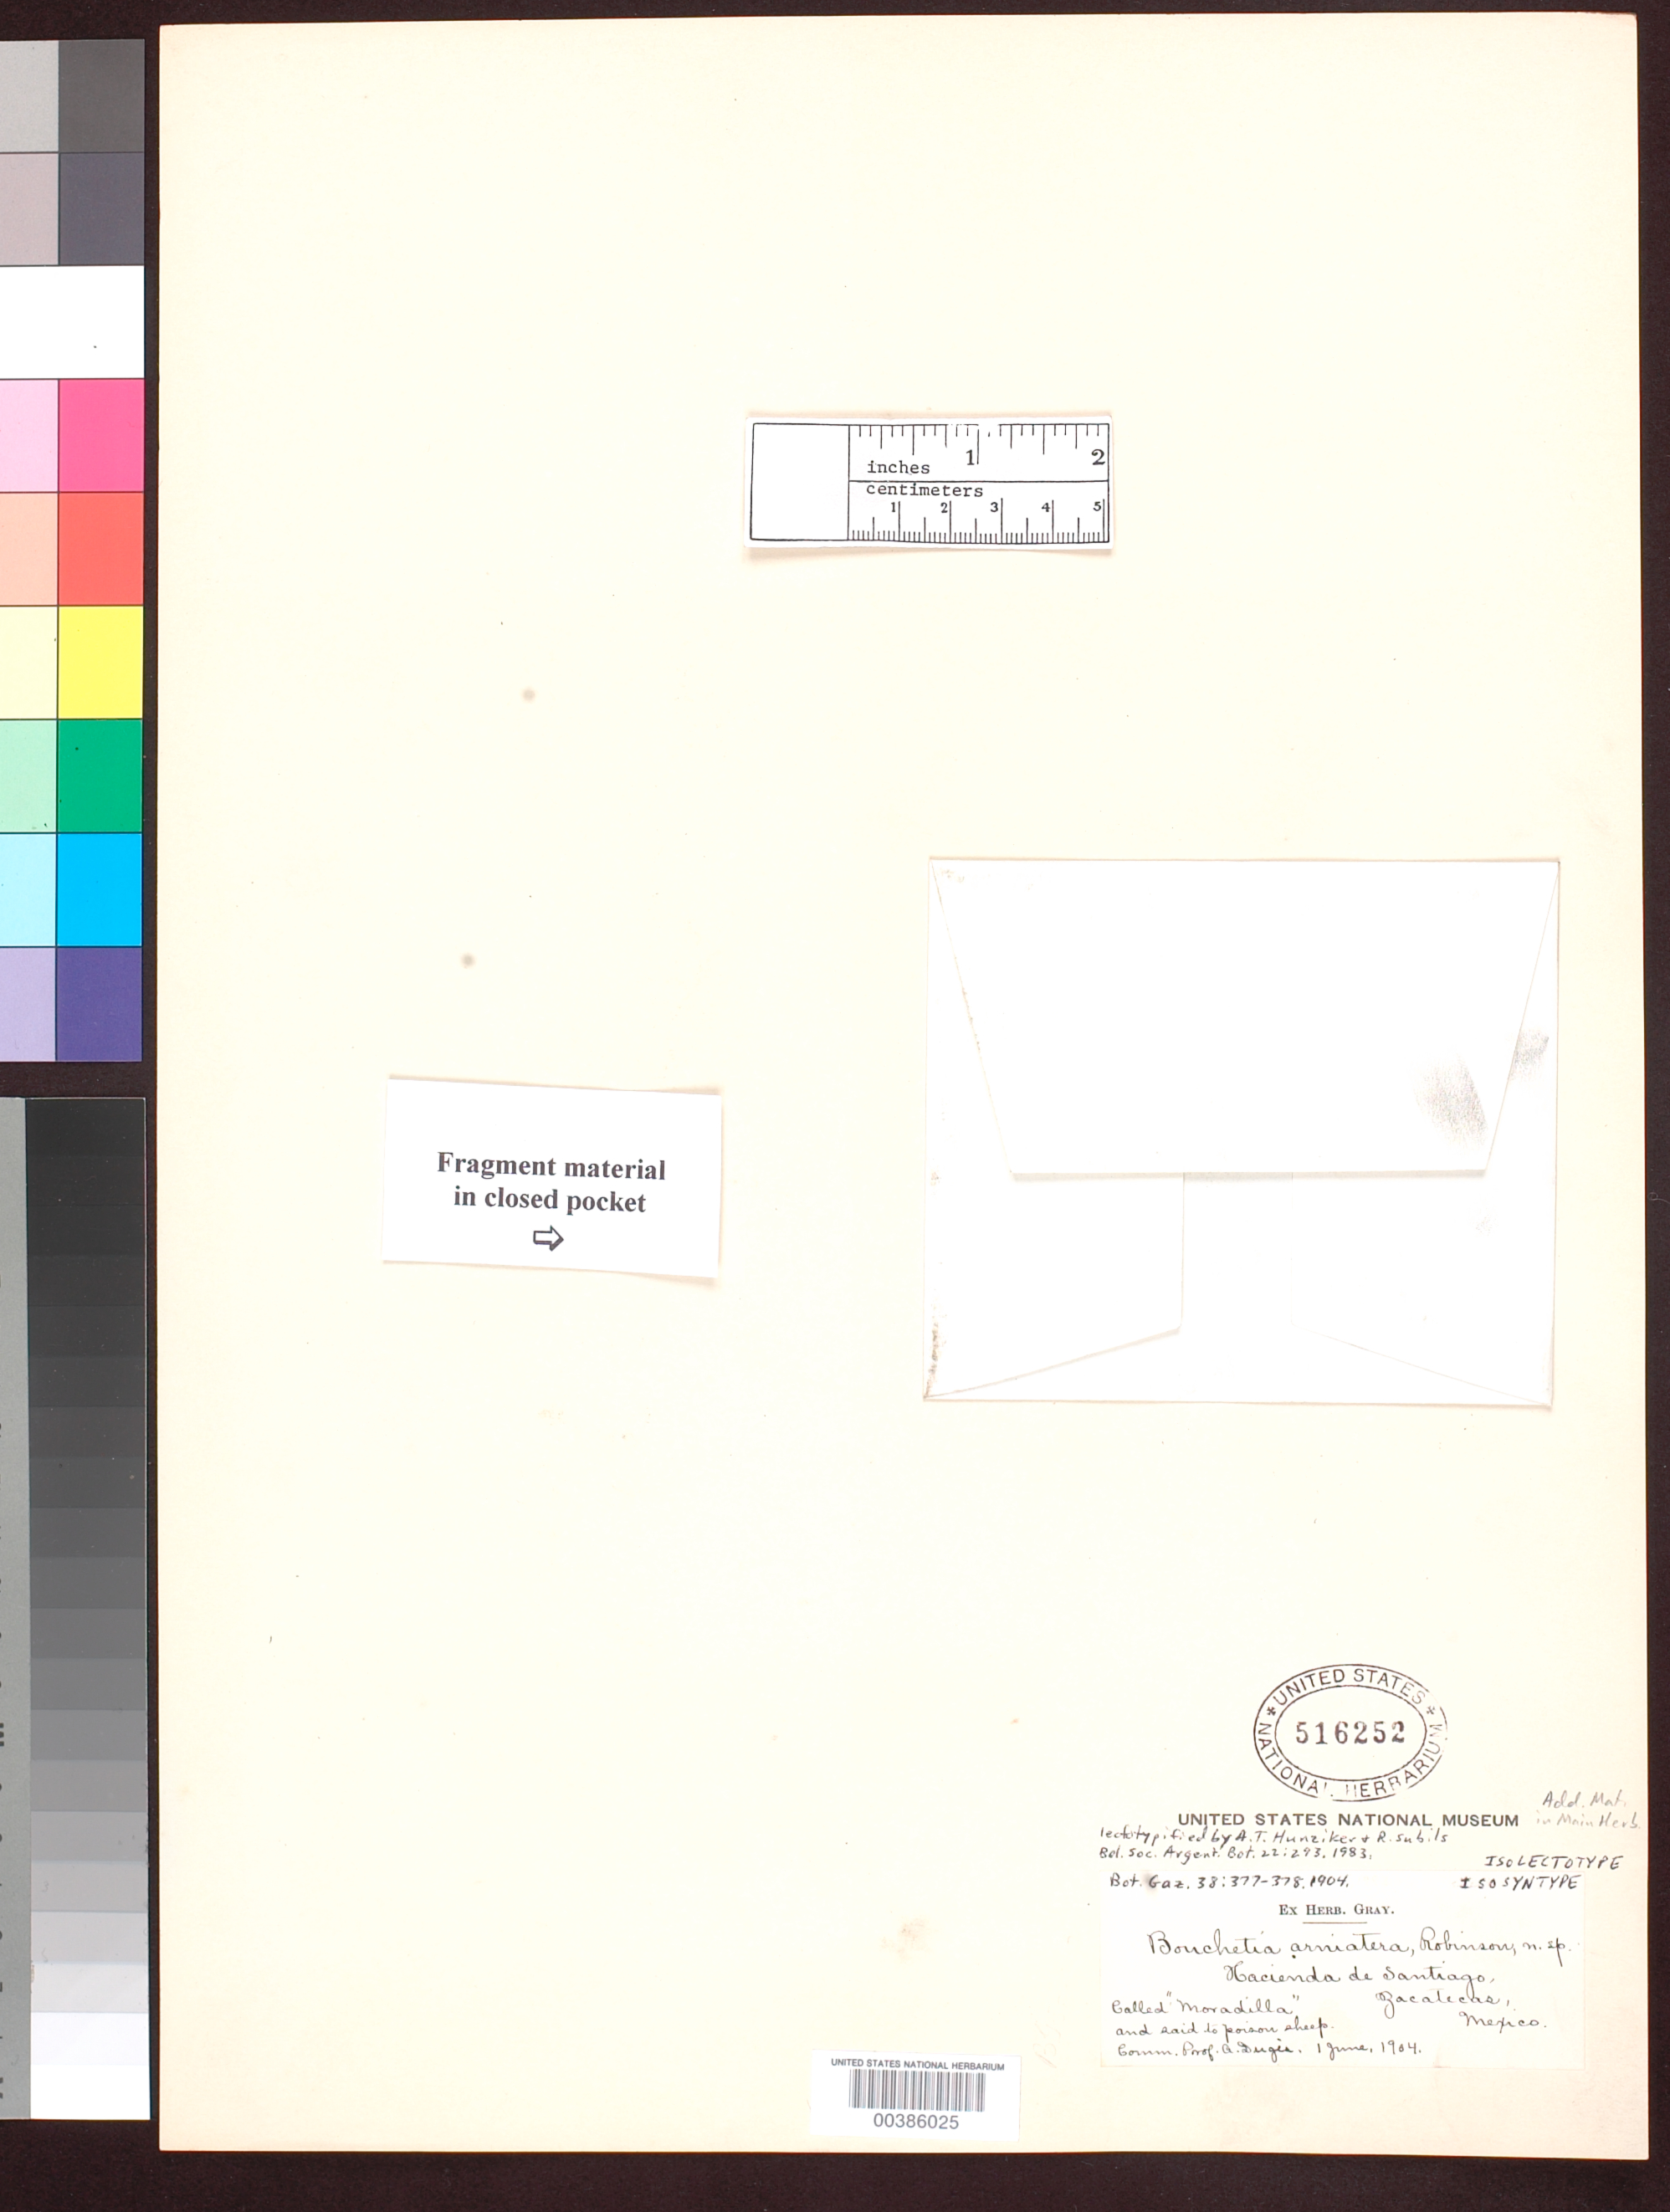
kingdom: Plantae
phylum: Tracheophyta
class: Magnoliopsida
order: Solanales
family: Solanaceae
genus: Bouchetia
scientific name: Bouchetia arniatera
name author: B.L. Rob.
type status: Isolectotype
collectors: A. Duges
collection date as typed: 01 Jun 1904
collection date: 1904-06-01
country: Mexico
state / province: Zacatecas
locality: Hacienda de Santiago.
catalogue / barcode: US 516252